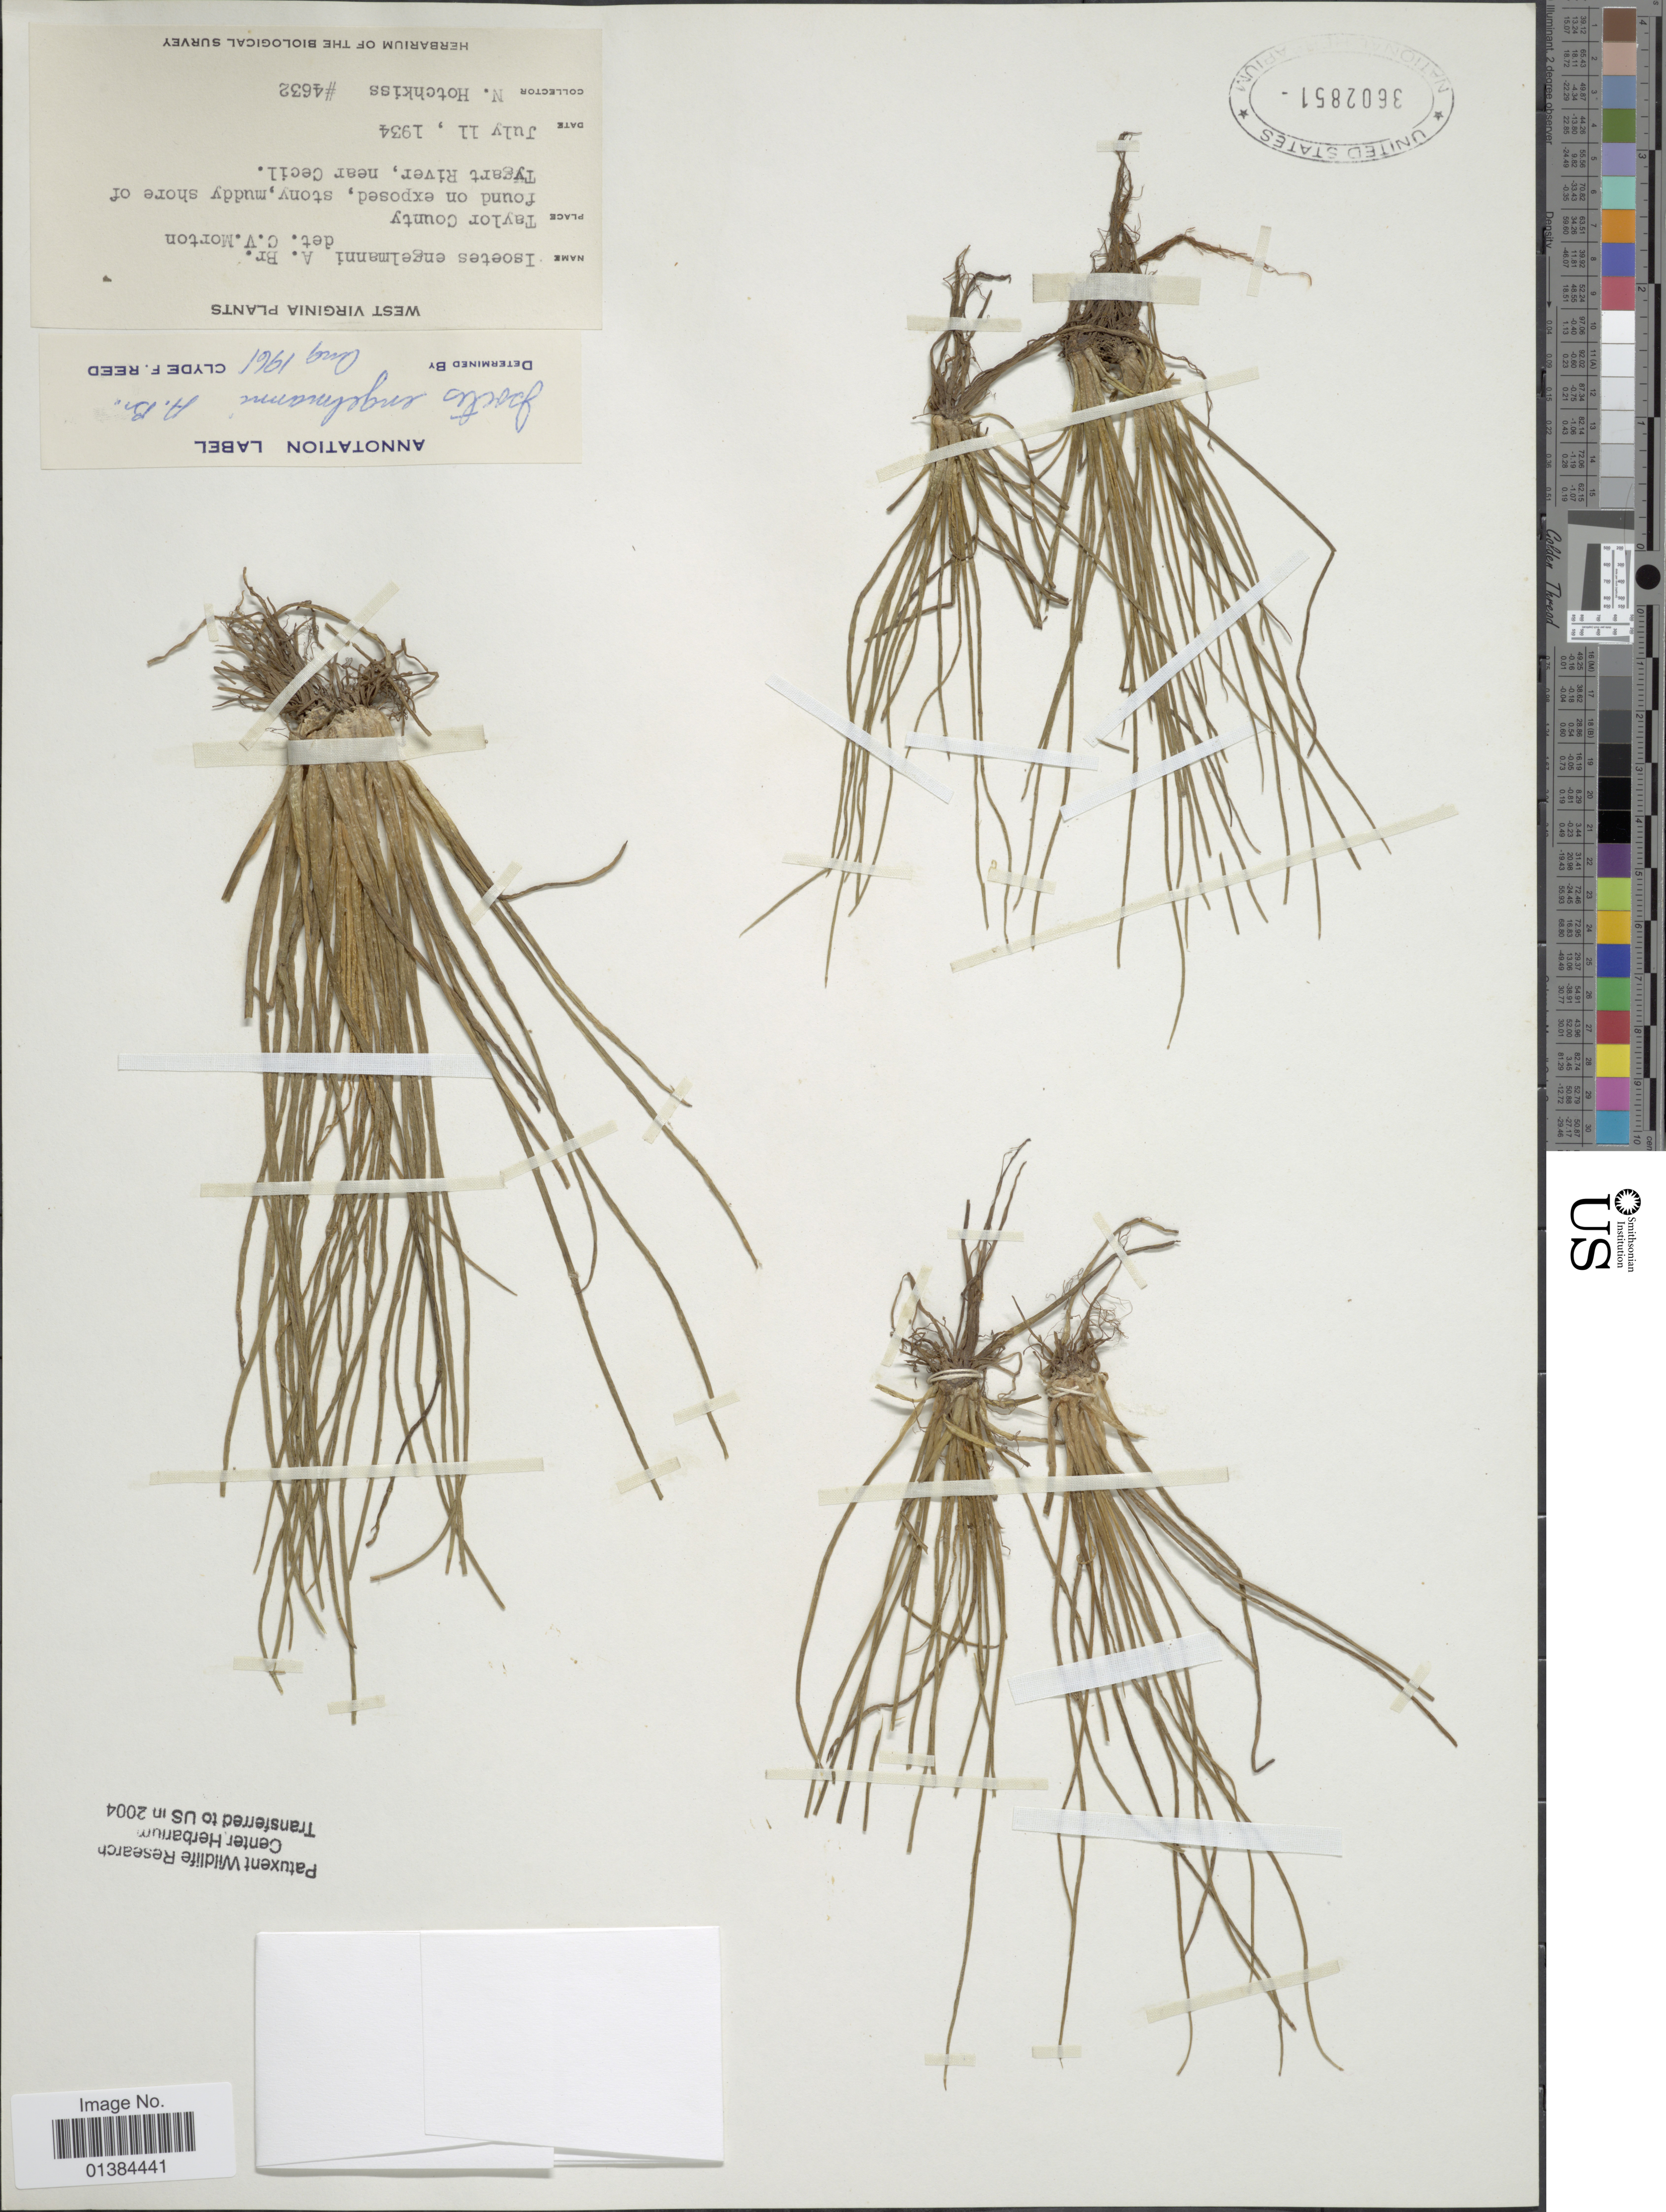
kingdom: Plantae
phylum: Tracheophyta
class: Lycopodiopsida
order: Isoetales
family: Isoetaceae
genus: Isoetes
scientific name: Isoetes engelmannii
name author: A. Braun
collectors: N. Hotchkiss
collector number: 4632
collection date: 1934-07-11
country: United States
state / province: West Virginia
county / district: Taylor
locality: Taylor County found on exposed, stony, muddy shore of Tygart River, near Cecil.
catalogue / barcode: US 3602851